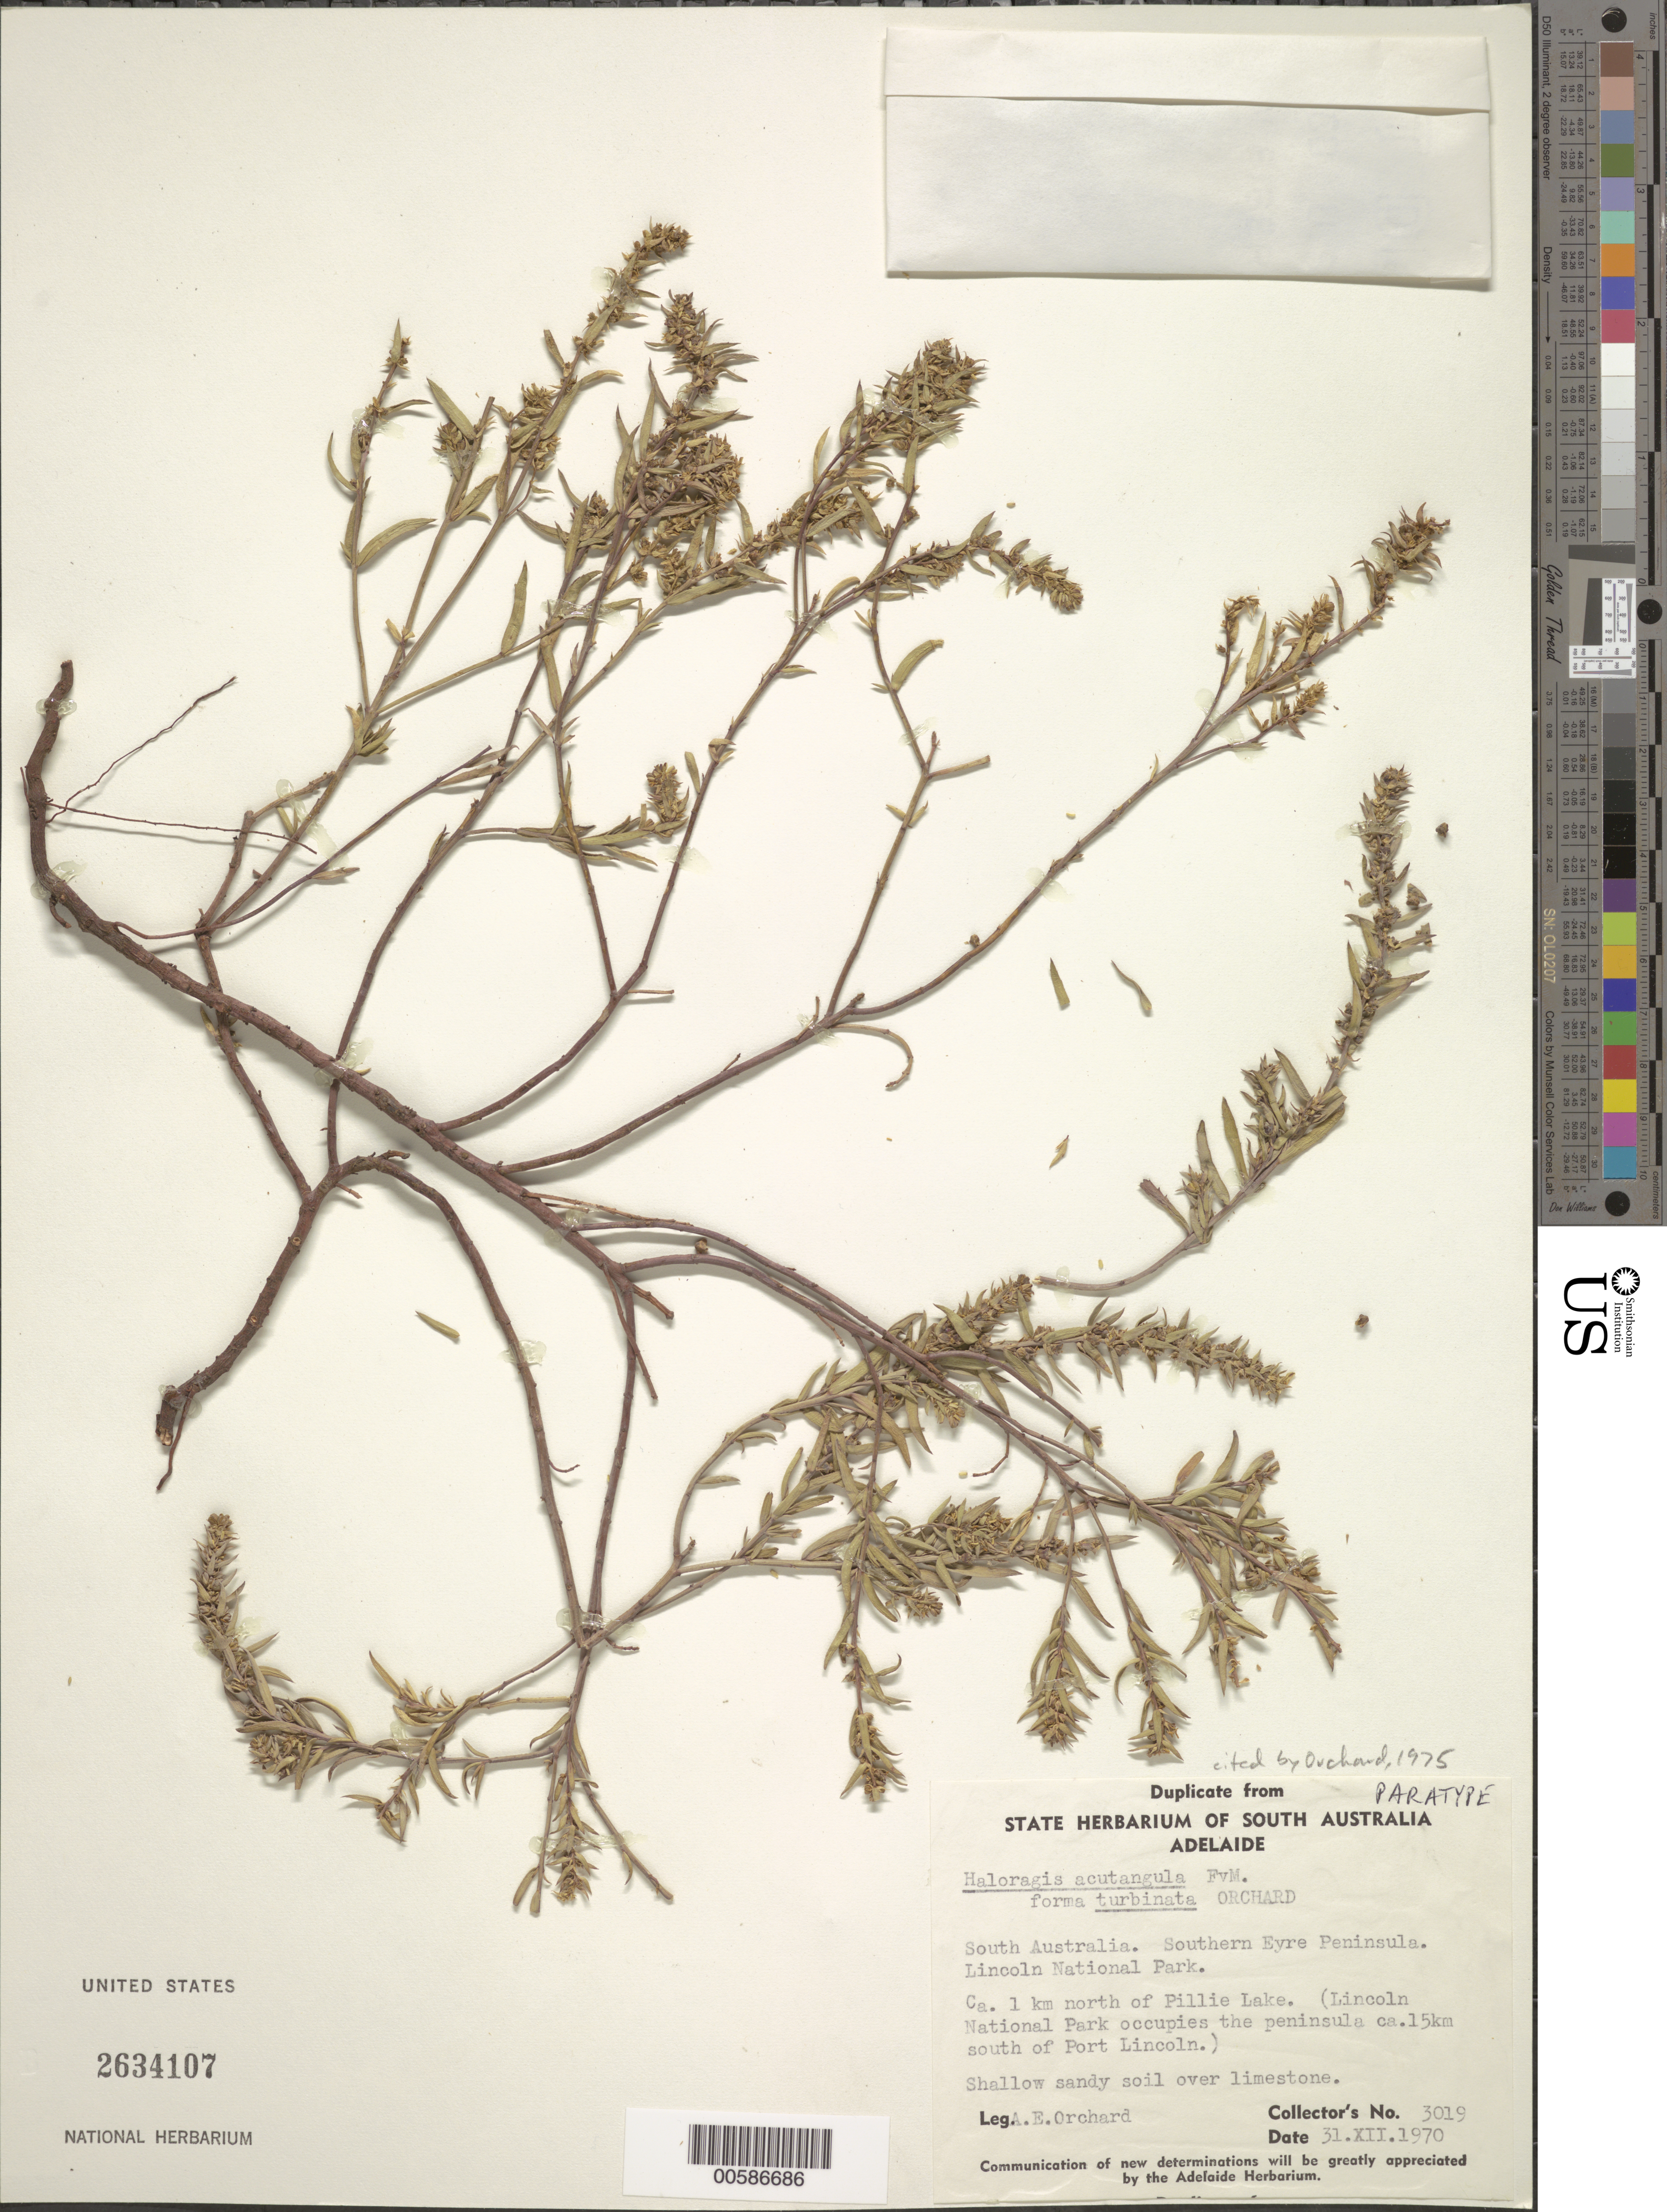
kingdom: Plantae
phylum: Tracheophyta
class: Magnoliopsida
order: Saxifragales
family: Haloragaceae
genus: Haloragis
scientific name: Haloragis acutangula f. turbinata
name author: Orchard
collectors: A. E. Orchard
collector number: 3019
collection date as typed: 31 Dec 1970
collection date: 1970-12-31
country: Australia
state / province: South Australia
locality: Southern Eyre Peninsula, Lincoln National Park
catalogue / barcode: US 2634107